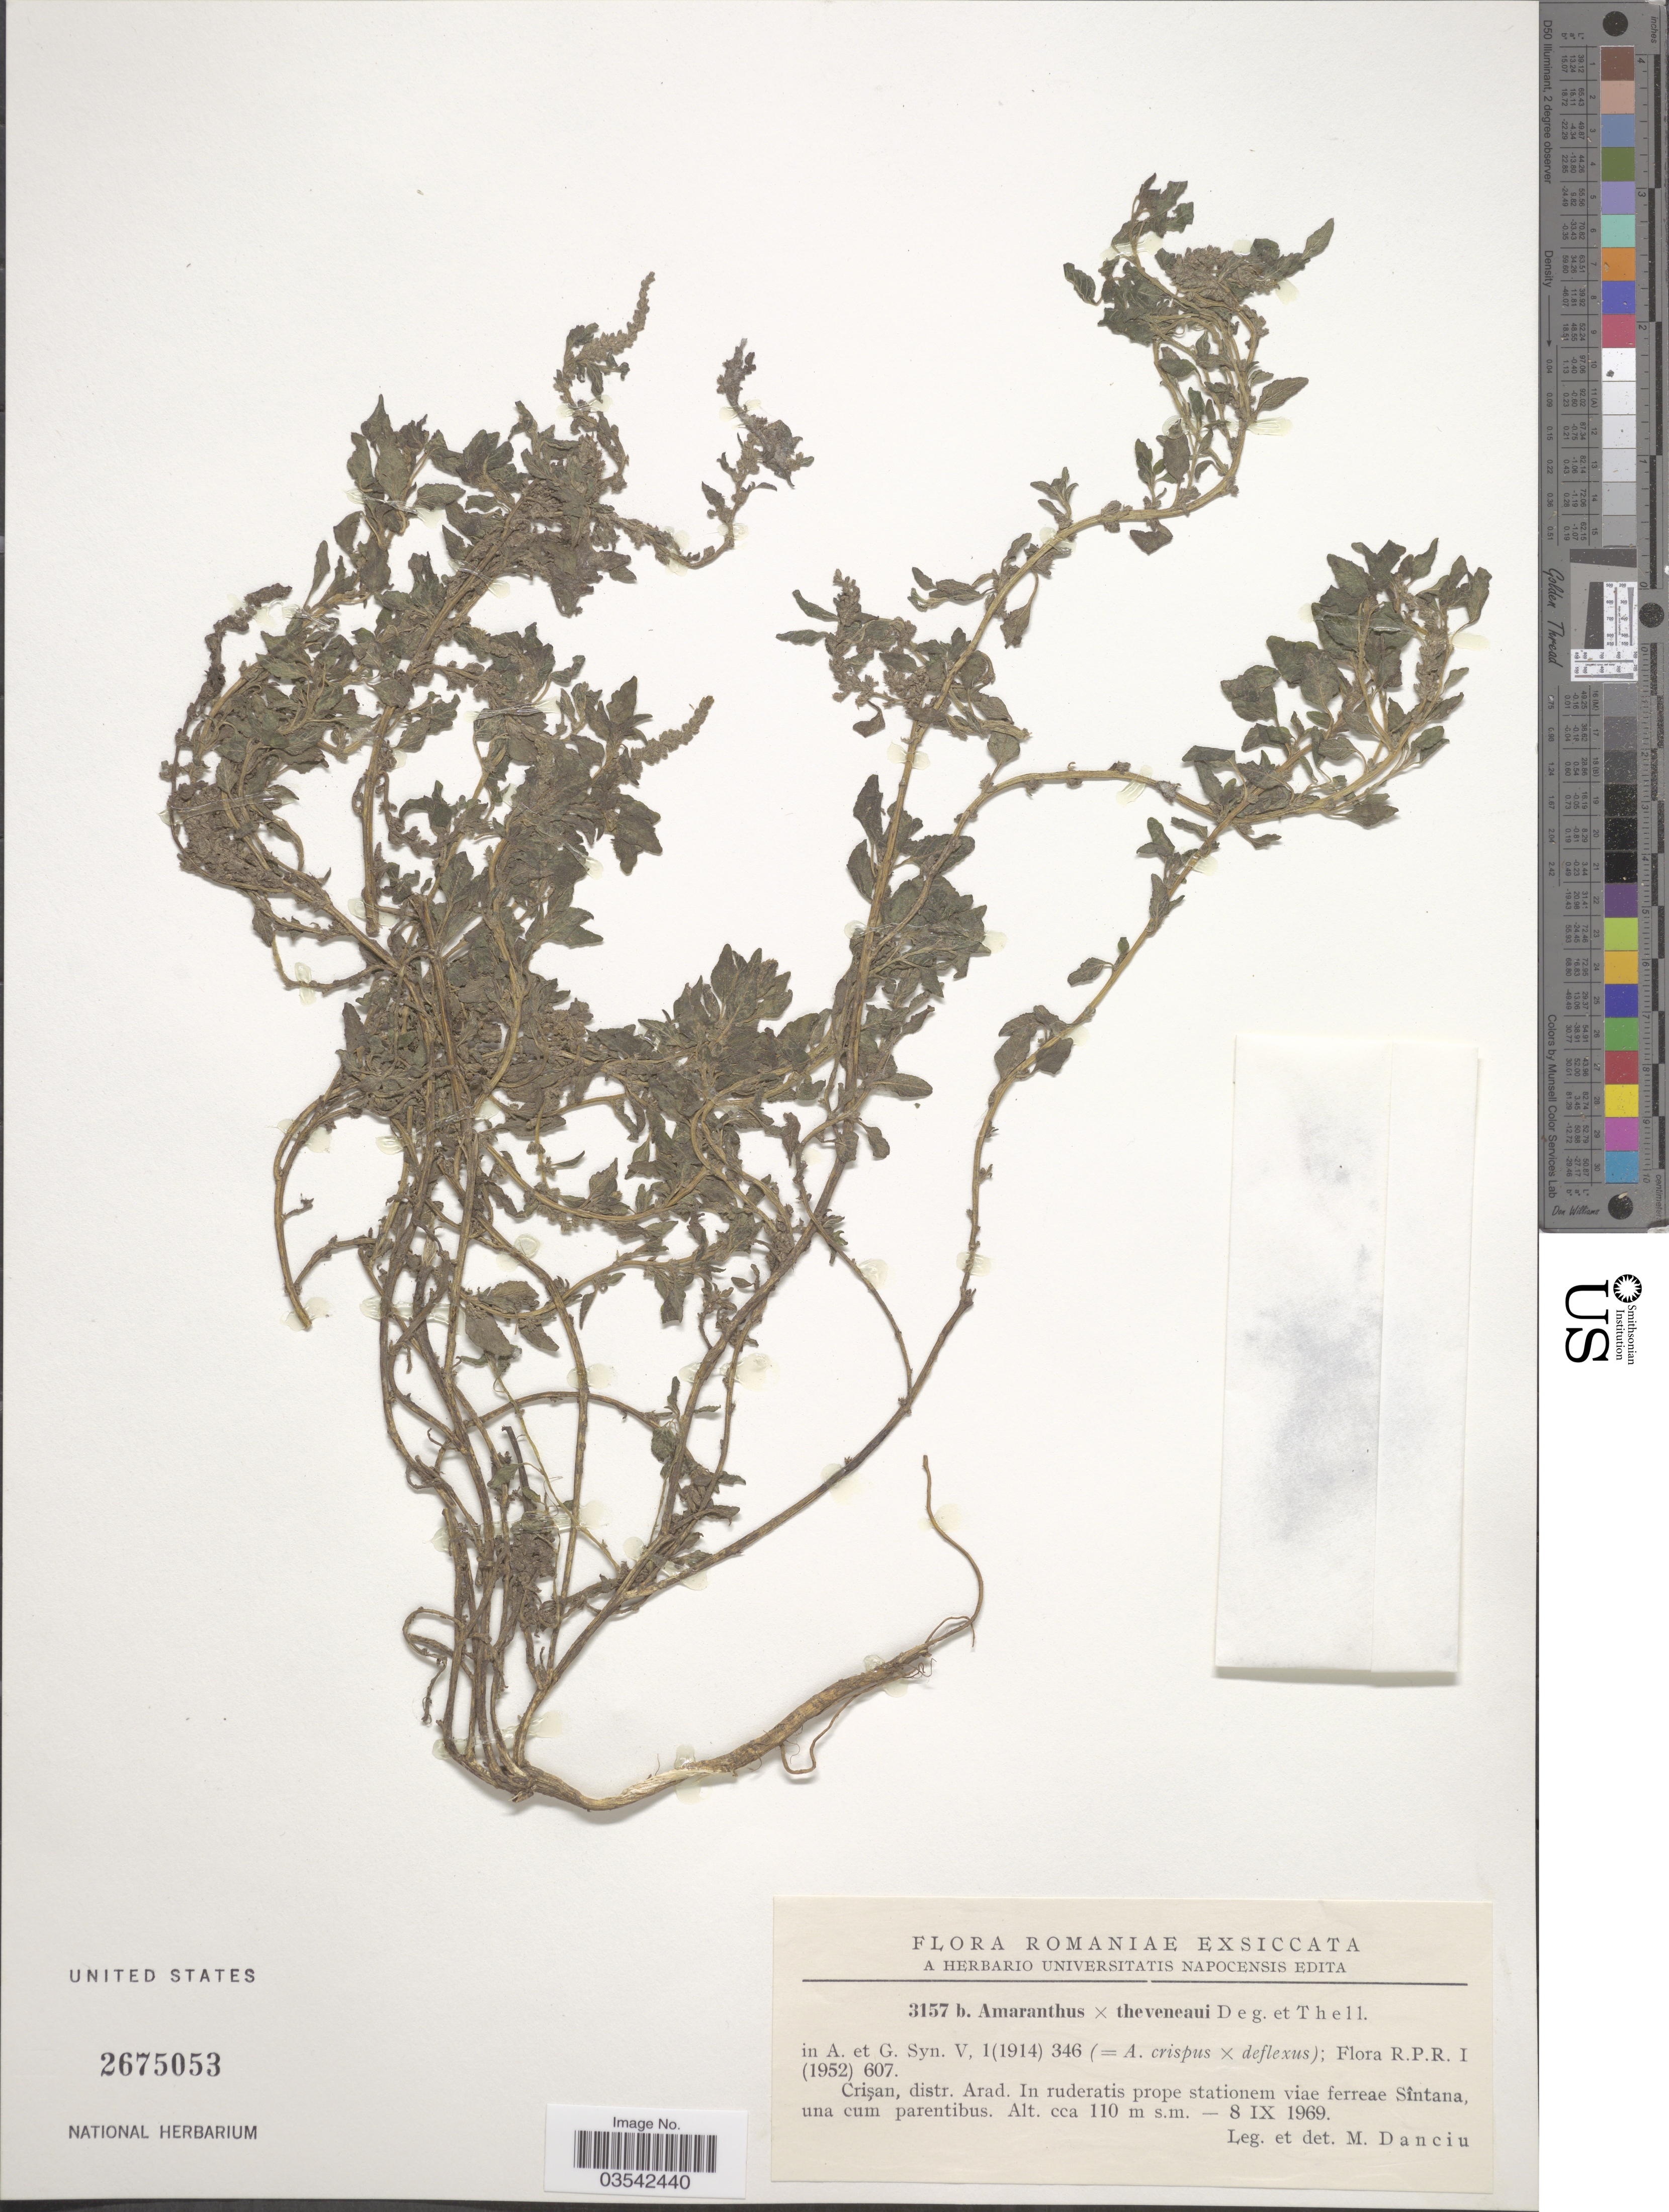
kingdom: Plantae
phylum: Tracheophyta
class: Magnoliopsida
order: Caryophyllales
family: Amaranthaceae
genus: Amaranthus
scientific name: Amaranthus x thevenoei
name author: Degen & Thell.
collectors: M. Danciu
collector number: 3157b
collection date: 1969-09-08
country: Romania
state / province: Arad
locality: Crisan, distr. Arad. In ruderatis prope stationem viae ferreae Sîntana.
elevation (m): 110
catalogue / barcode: US 2675053